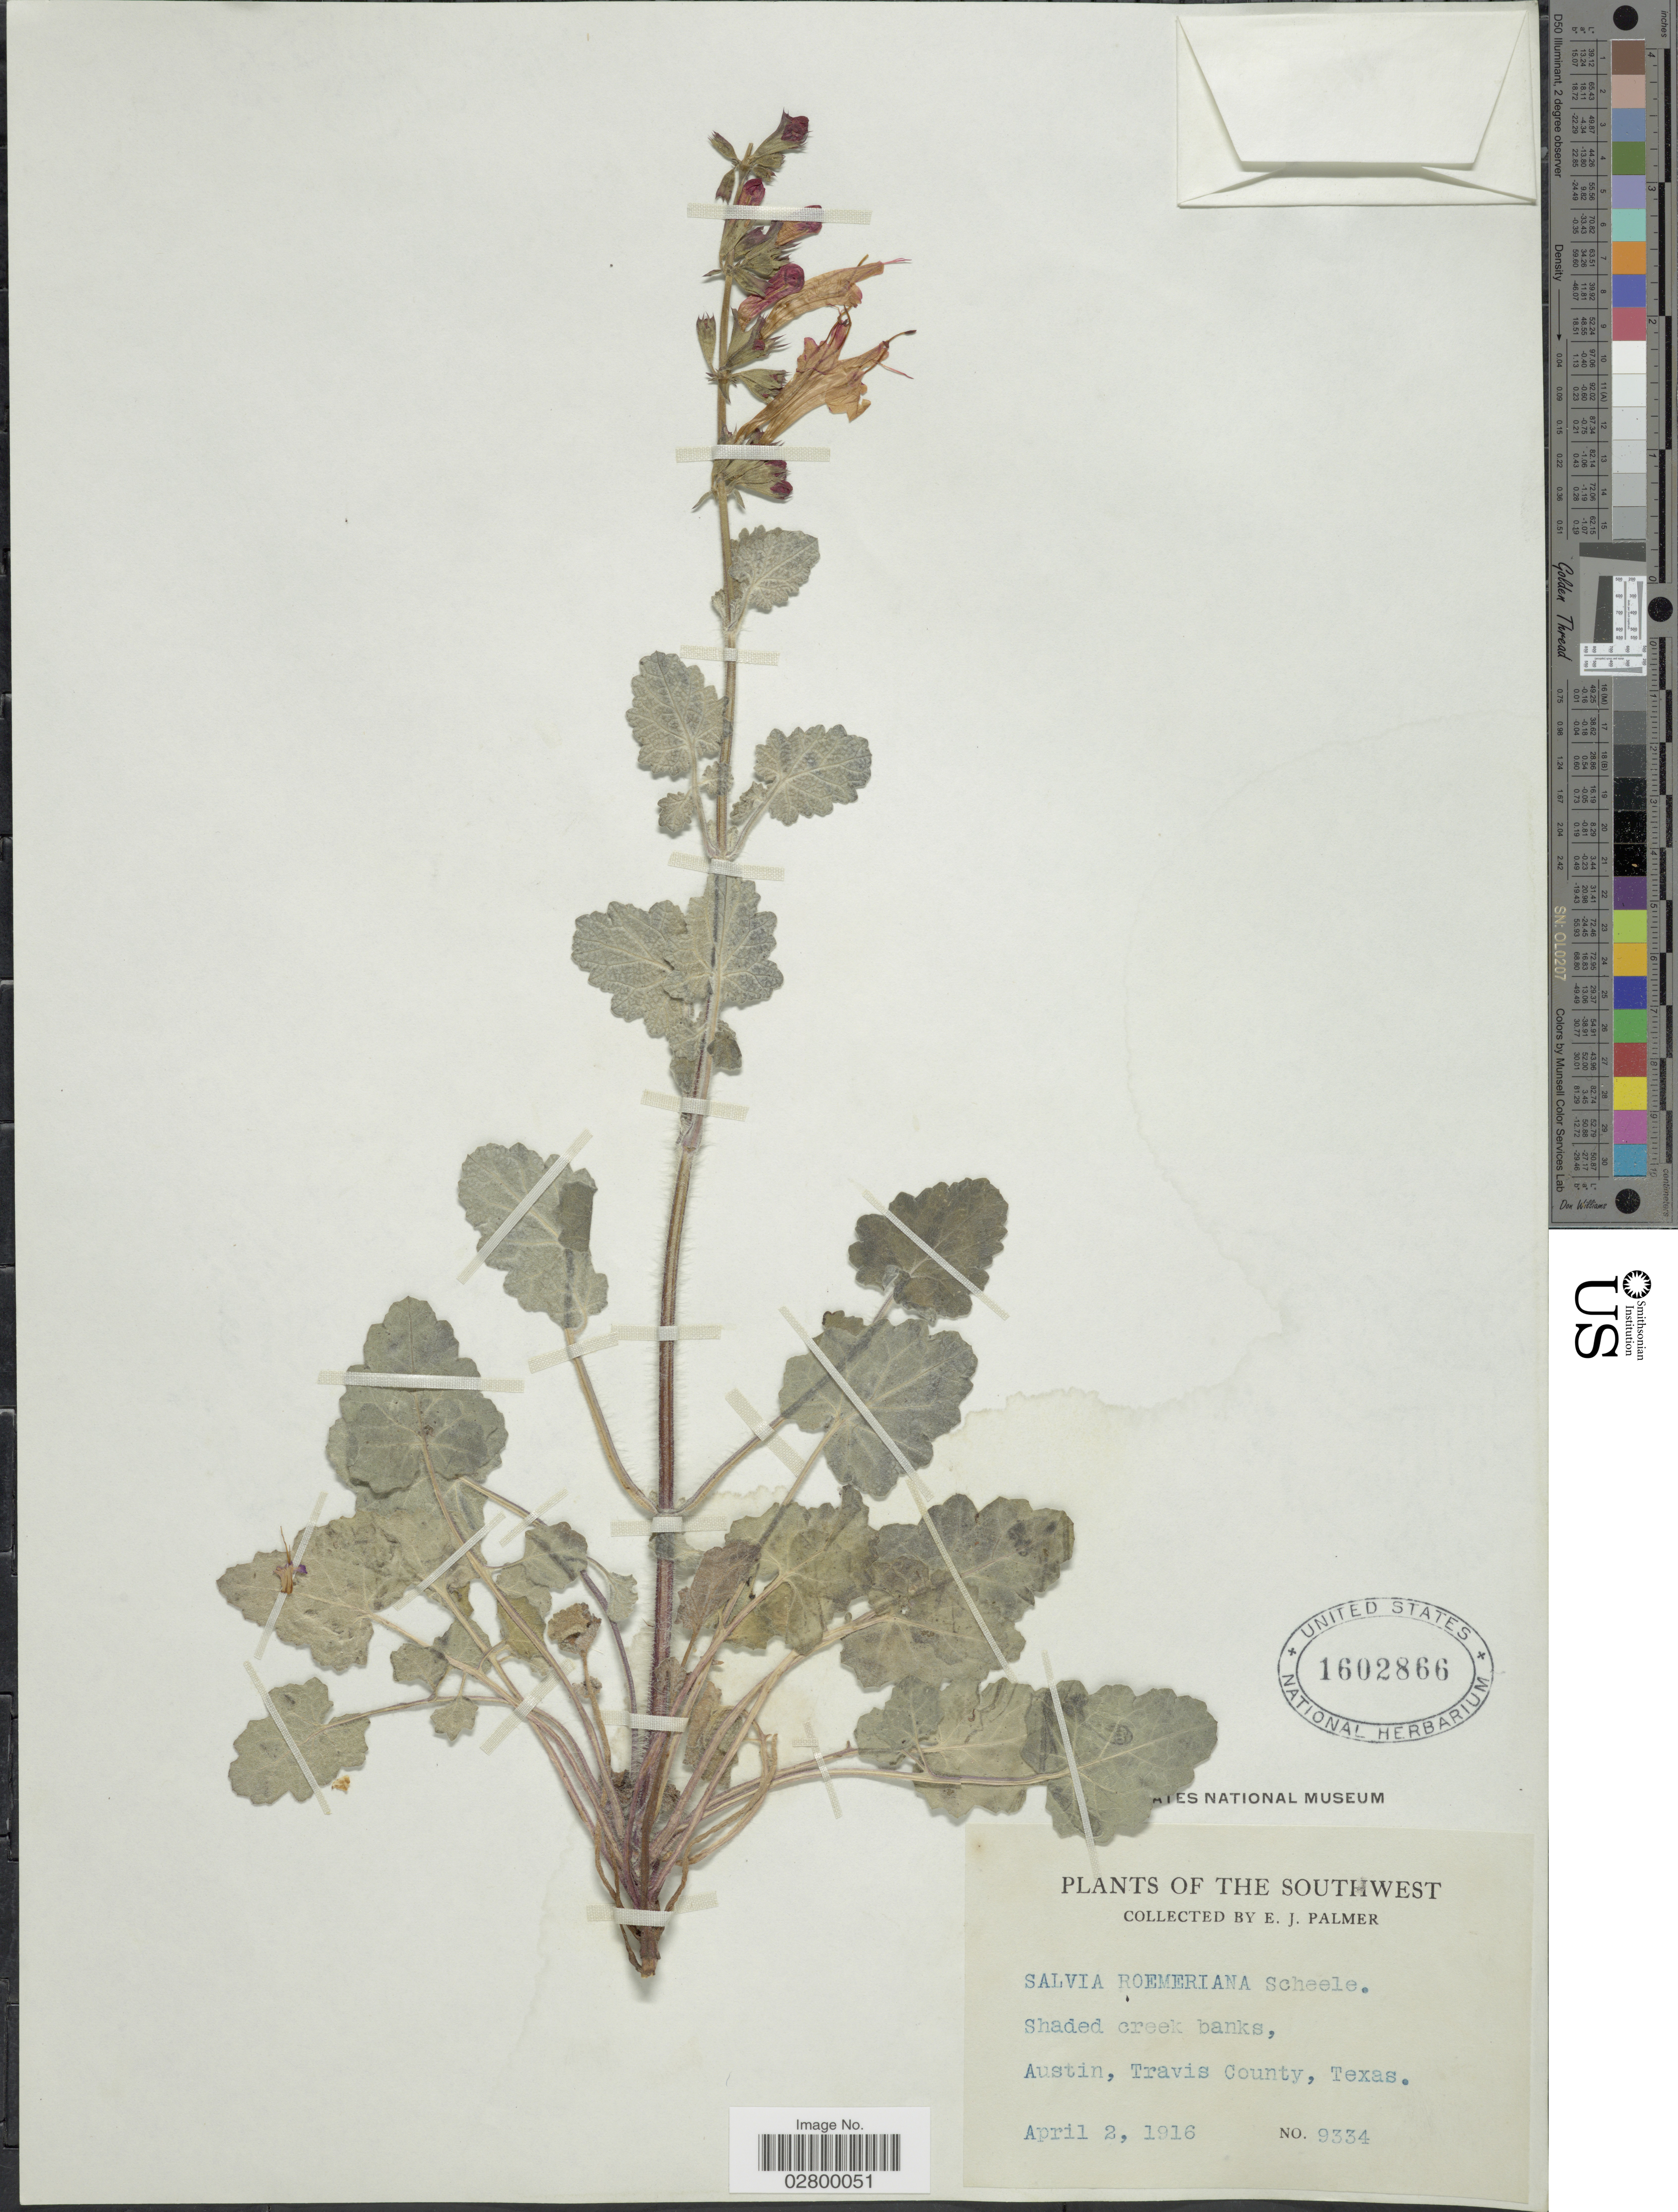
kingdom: Plantae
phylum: Tracheophyta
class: Magnoliopsida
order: Lamiales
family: Lamiaceae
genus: Salvia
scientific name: Salvia roemeriana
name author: Scheele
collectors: E. J. Palmer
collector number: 9334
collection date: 1916-04-02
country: United States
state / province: Texas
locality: Southwest. Shaded creek banks, Austin, Travis County.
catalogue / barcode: US 1602866